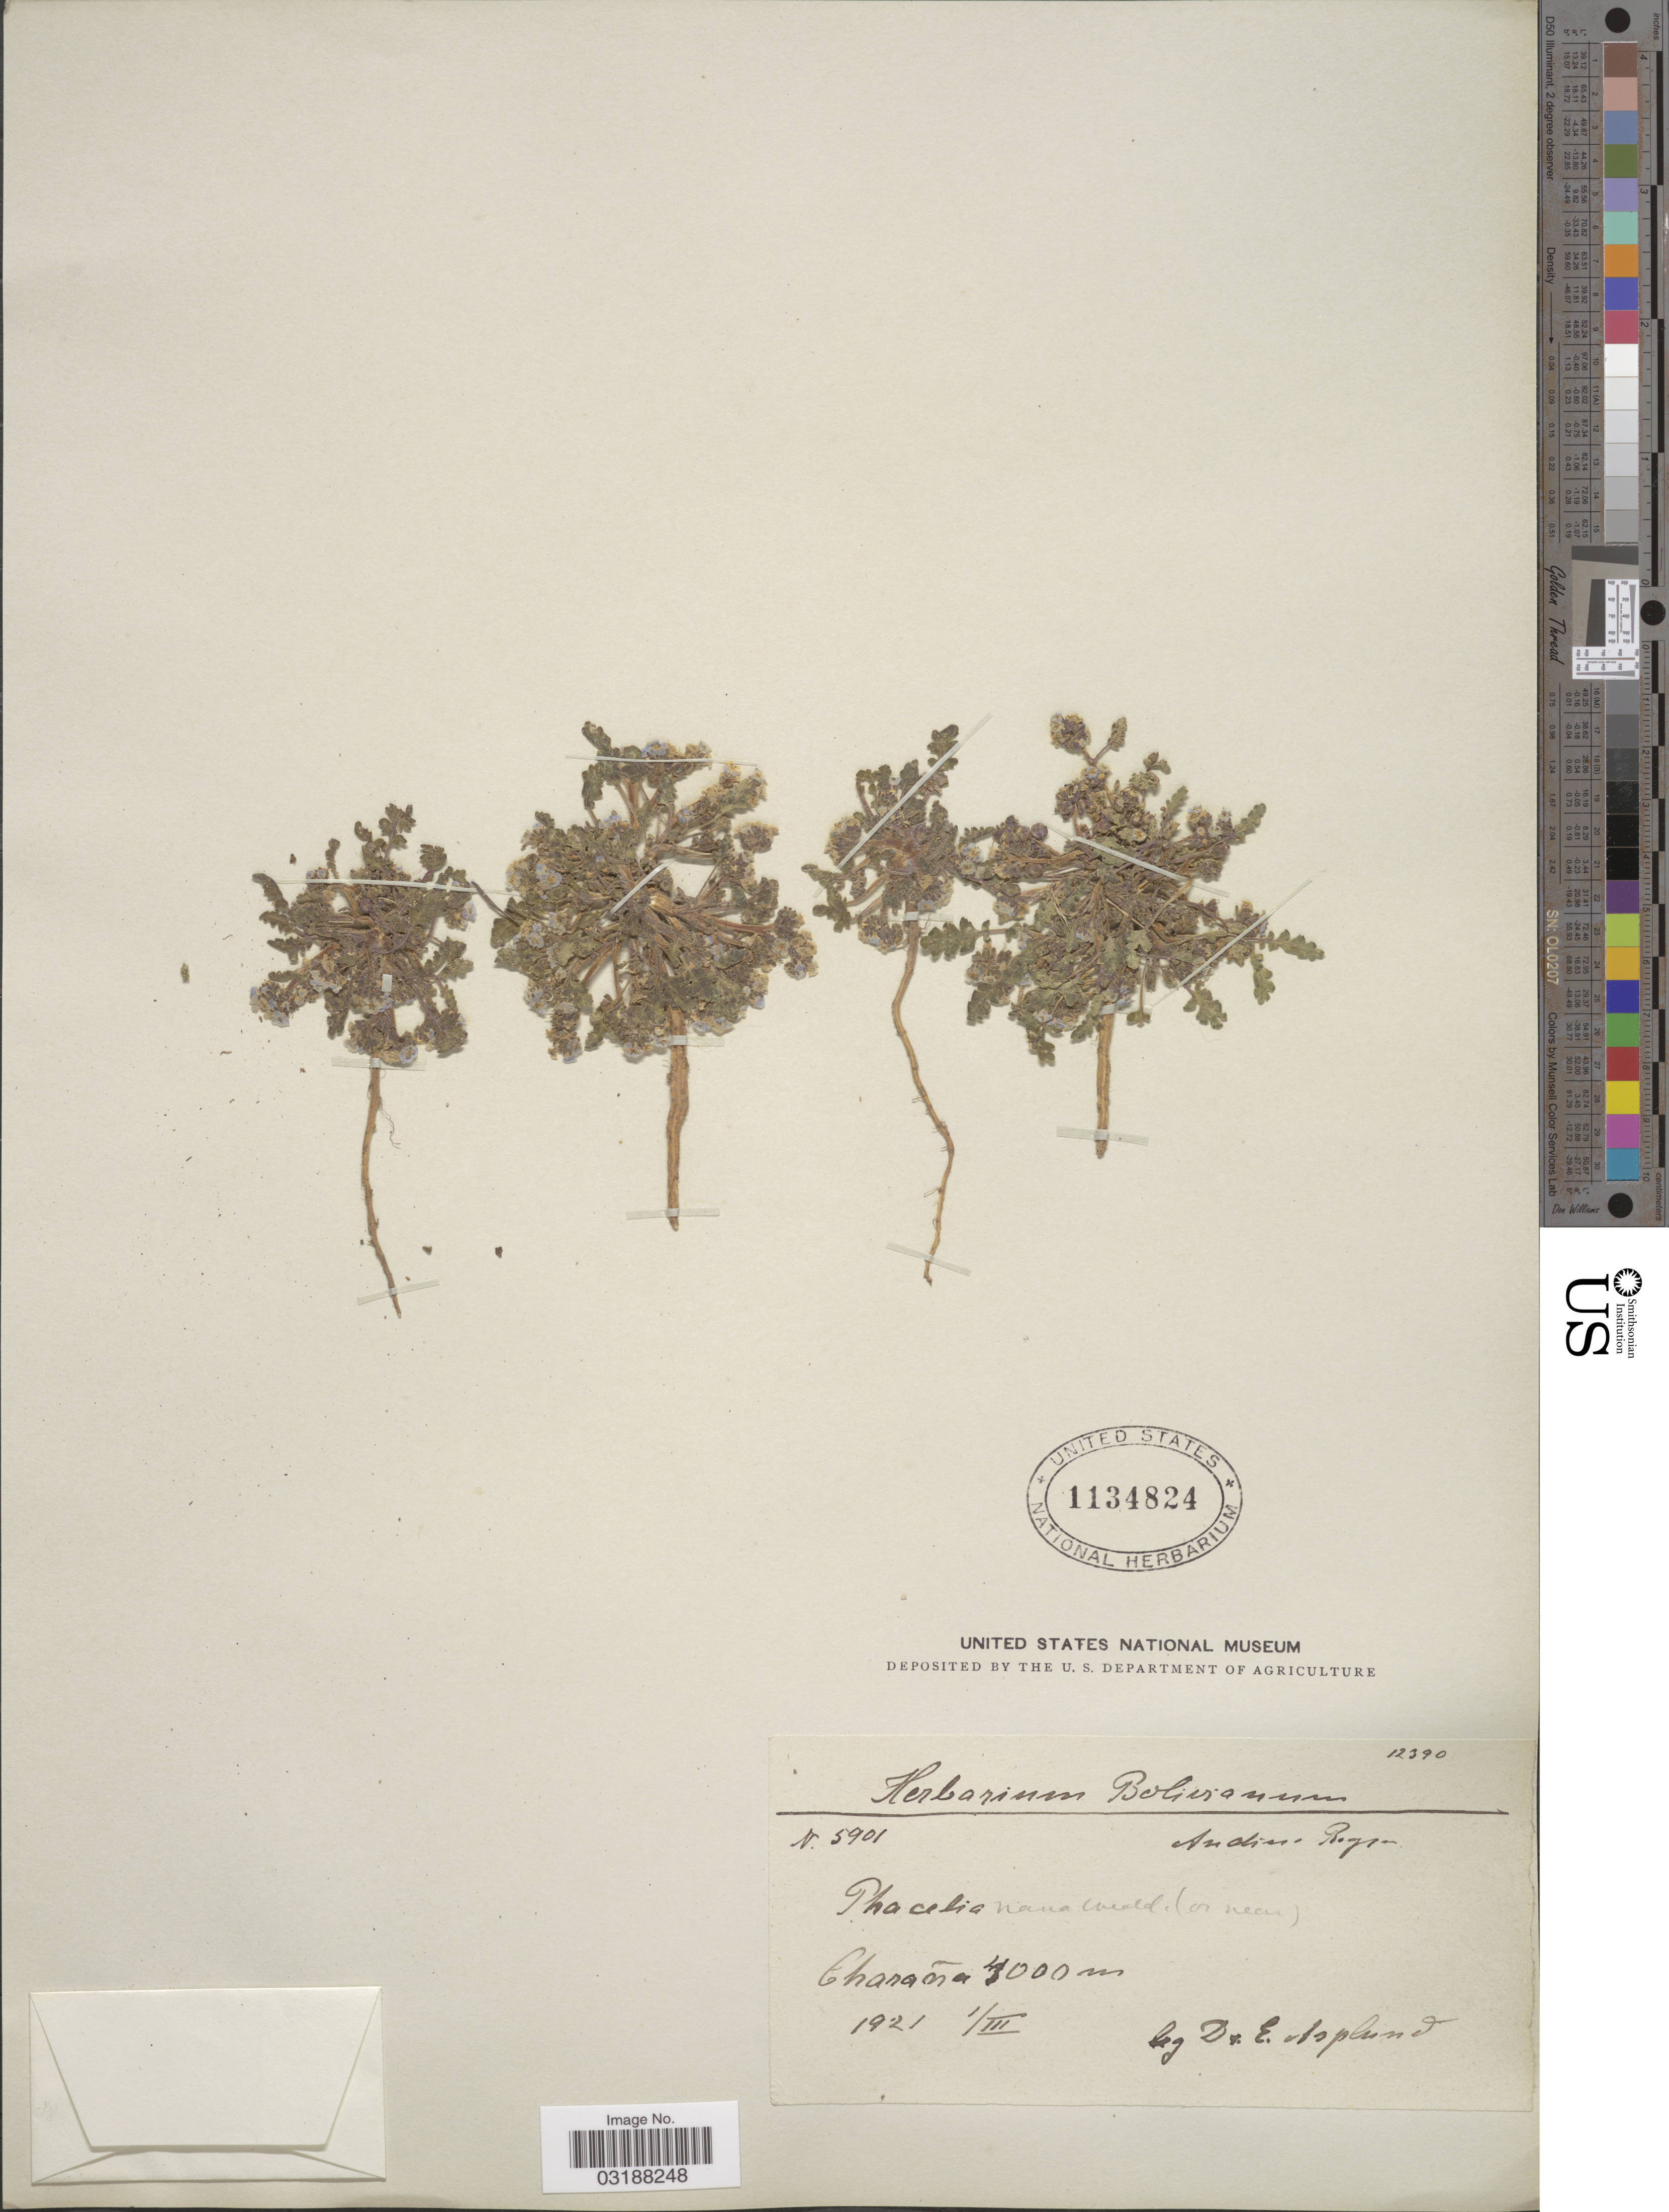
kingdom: Plantae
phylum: Tracheophyta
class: Magnoliopsida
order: Boraginales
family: Hydrophyllaceae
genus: Phacelia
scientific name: Phacelia nana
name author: Wedd.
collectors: E. Asplund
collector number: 12390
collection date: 1921-03-01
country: Bolivia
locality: Andino Region, Charaña.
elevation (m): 4000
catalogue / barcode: US 1134824